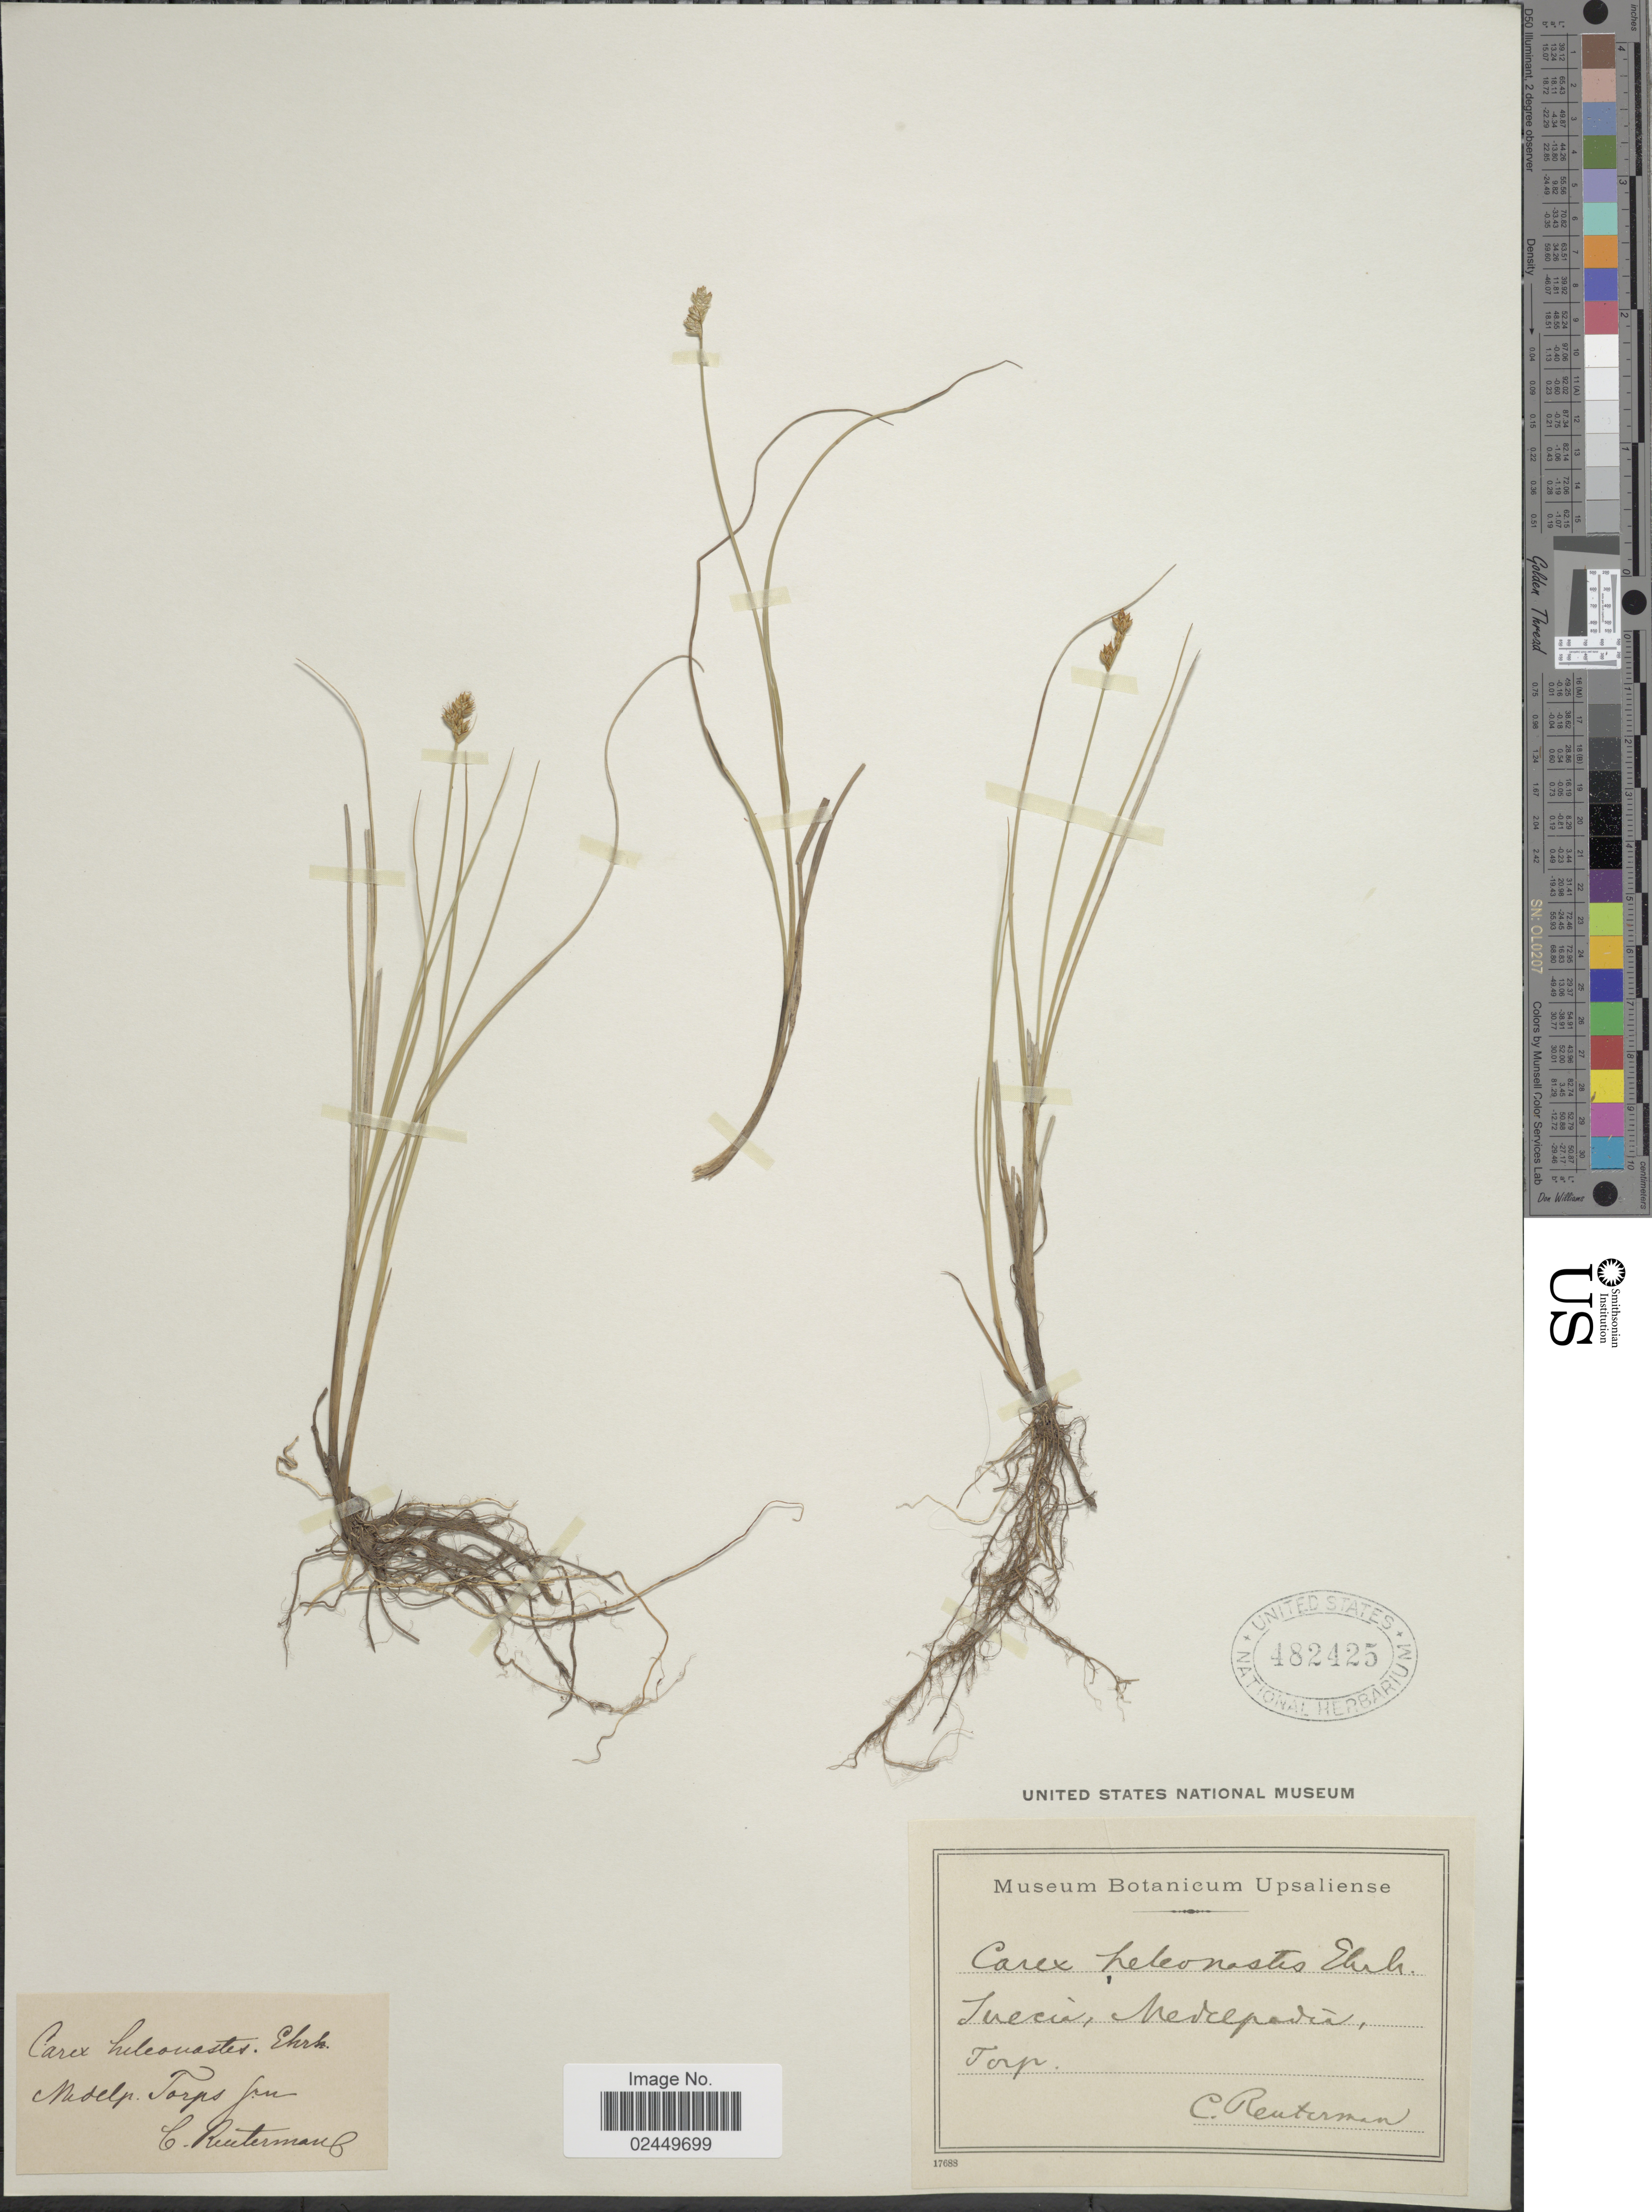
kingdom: Plantae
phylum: Tracheophyta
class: Liliopsida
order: Poales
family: Cyperaceae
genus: Carex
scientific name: Carex heleonastes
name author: Ehrh. ex L. f.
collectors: C. Reuterman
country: Sweden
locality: Suecia. Medelpadia Torps pr.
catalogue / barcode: US 482425